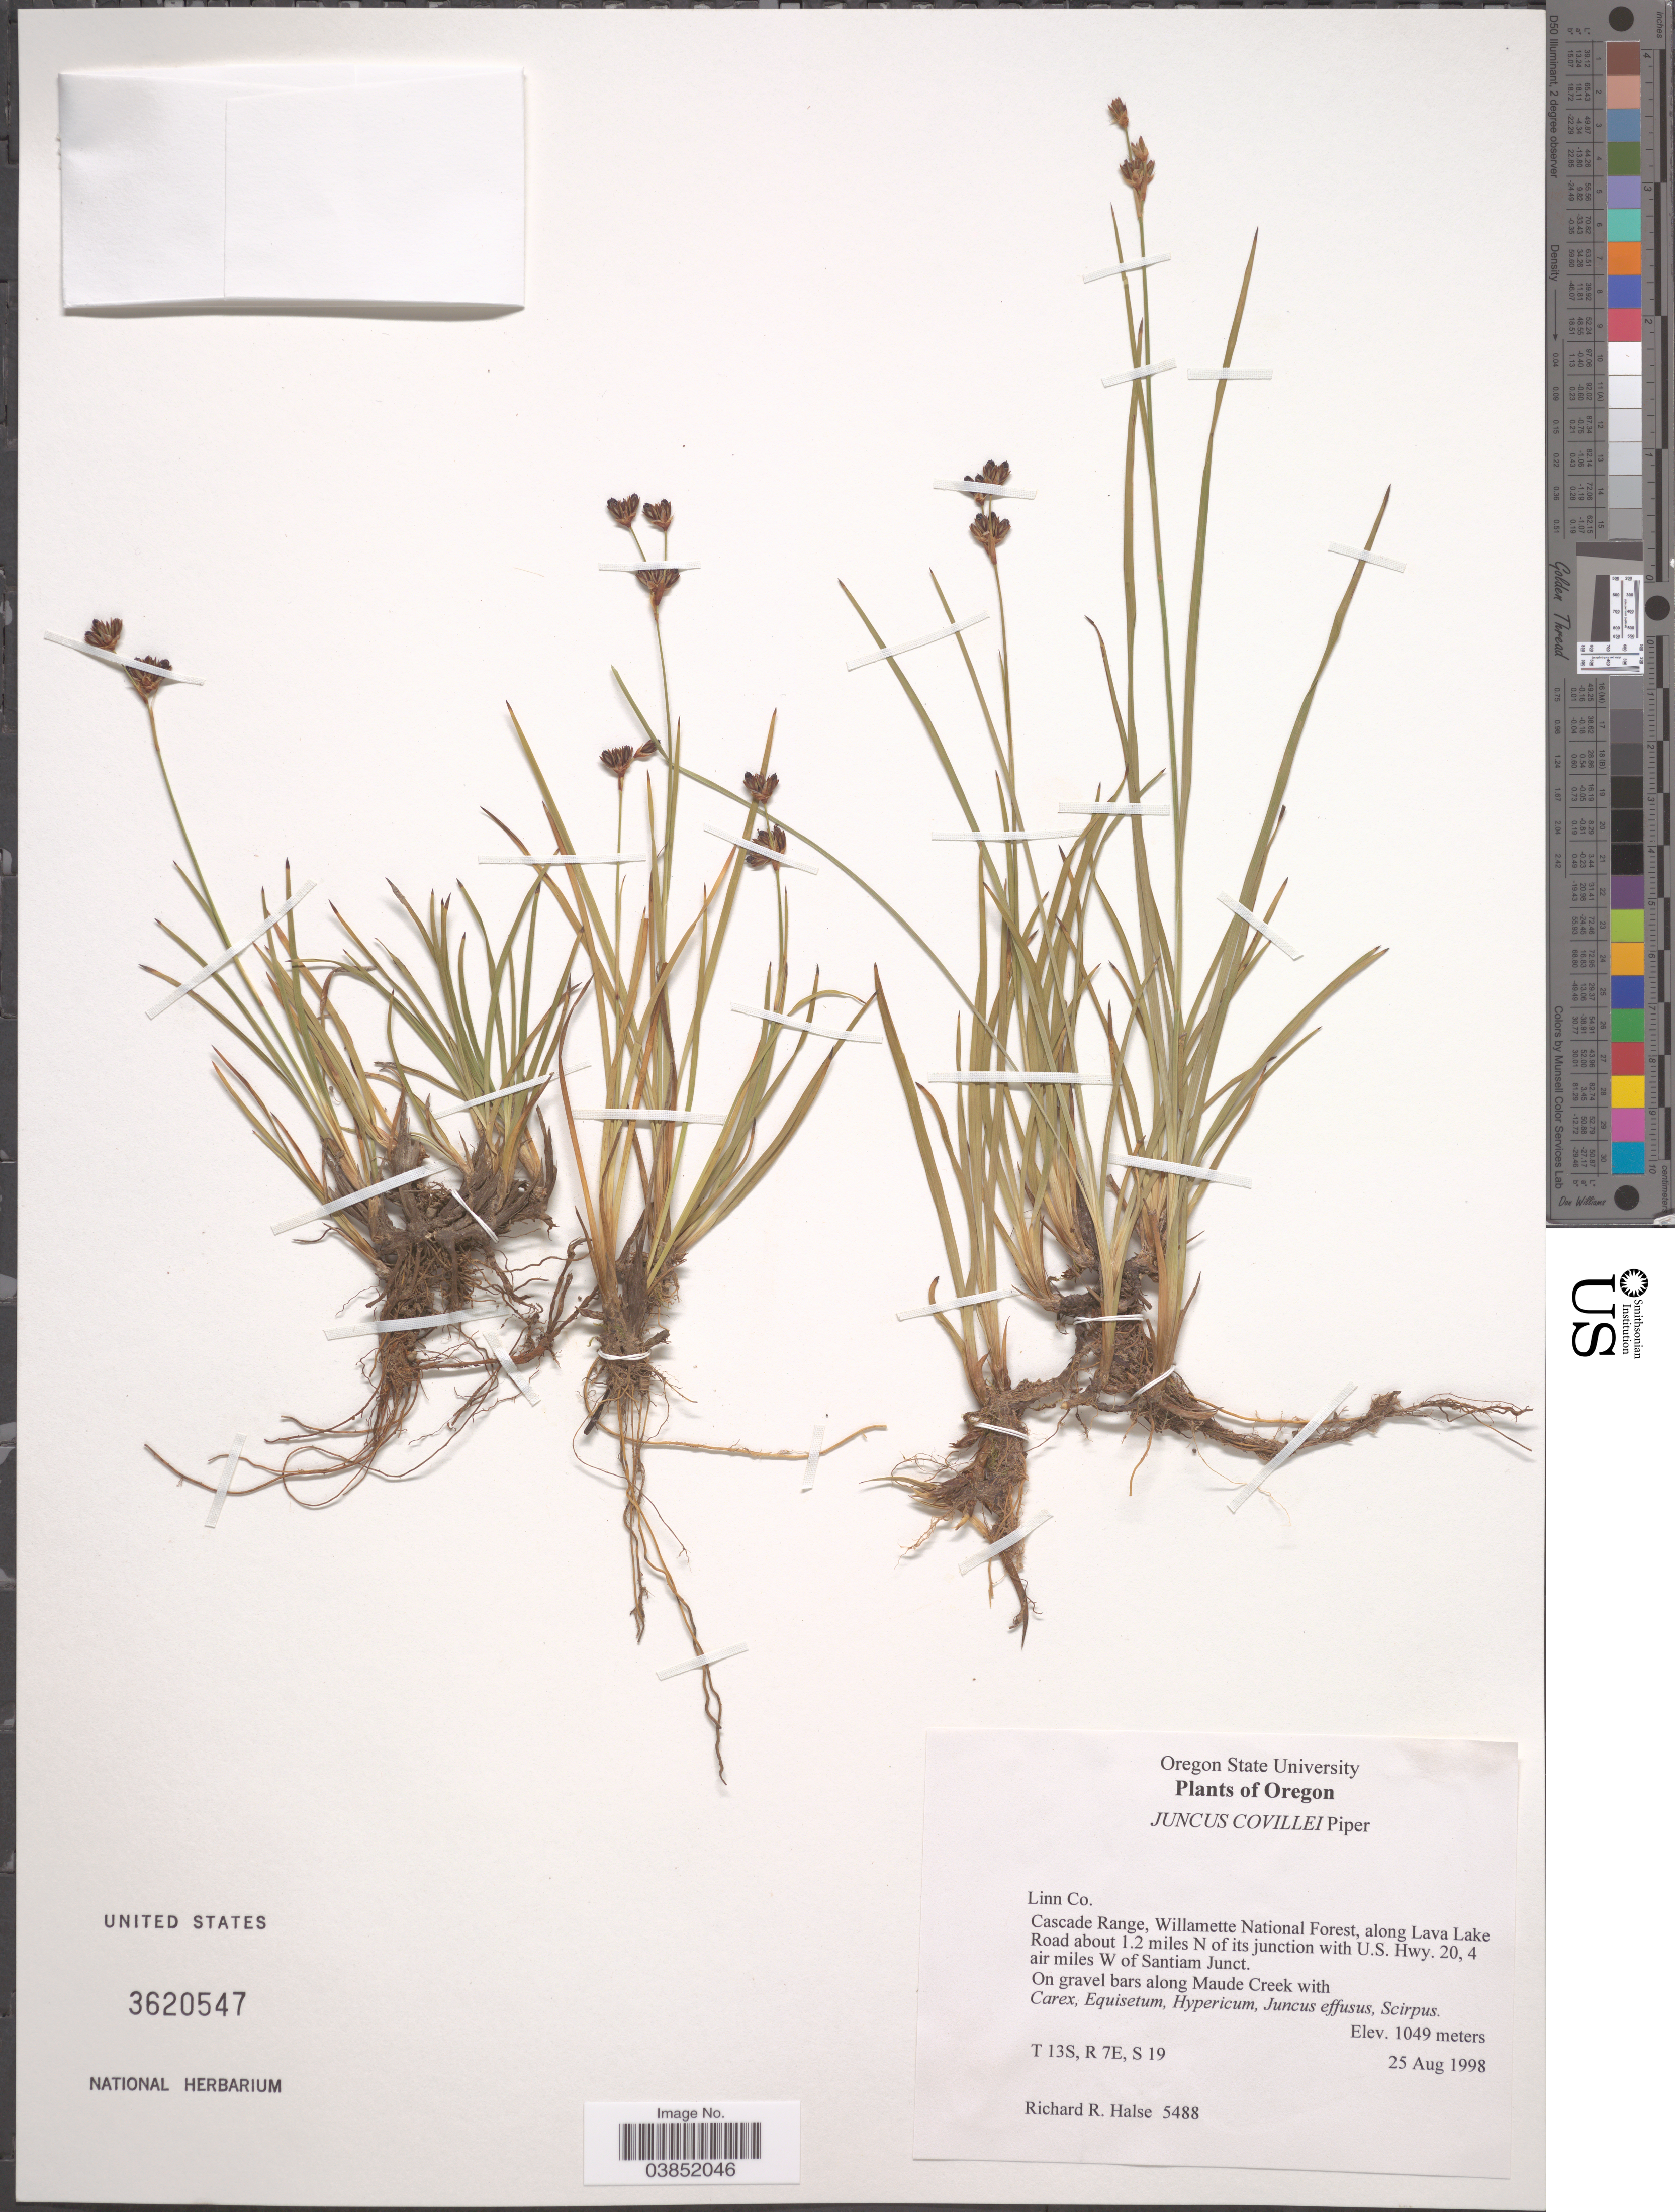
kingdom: Plantae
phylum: Tracheophyta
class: Liliopsida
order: Poales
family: Juncaceae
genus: Juncus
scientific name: Juncus covillei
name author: Piper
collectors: R. Halse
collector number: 5488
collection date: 1998-08-25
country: United States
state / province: Oregon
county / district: Linn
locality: Linn Co. Cascade Range, Willamette National Forest, along Lava Lake Road about 1.2 miles N of its junction with U.S. Hwy. 20,4 air miles W of Santiam Junct. T 13S, R 7E, S 19.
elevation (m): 1049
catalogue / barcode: US 3620547